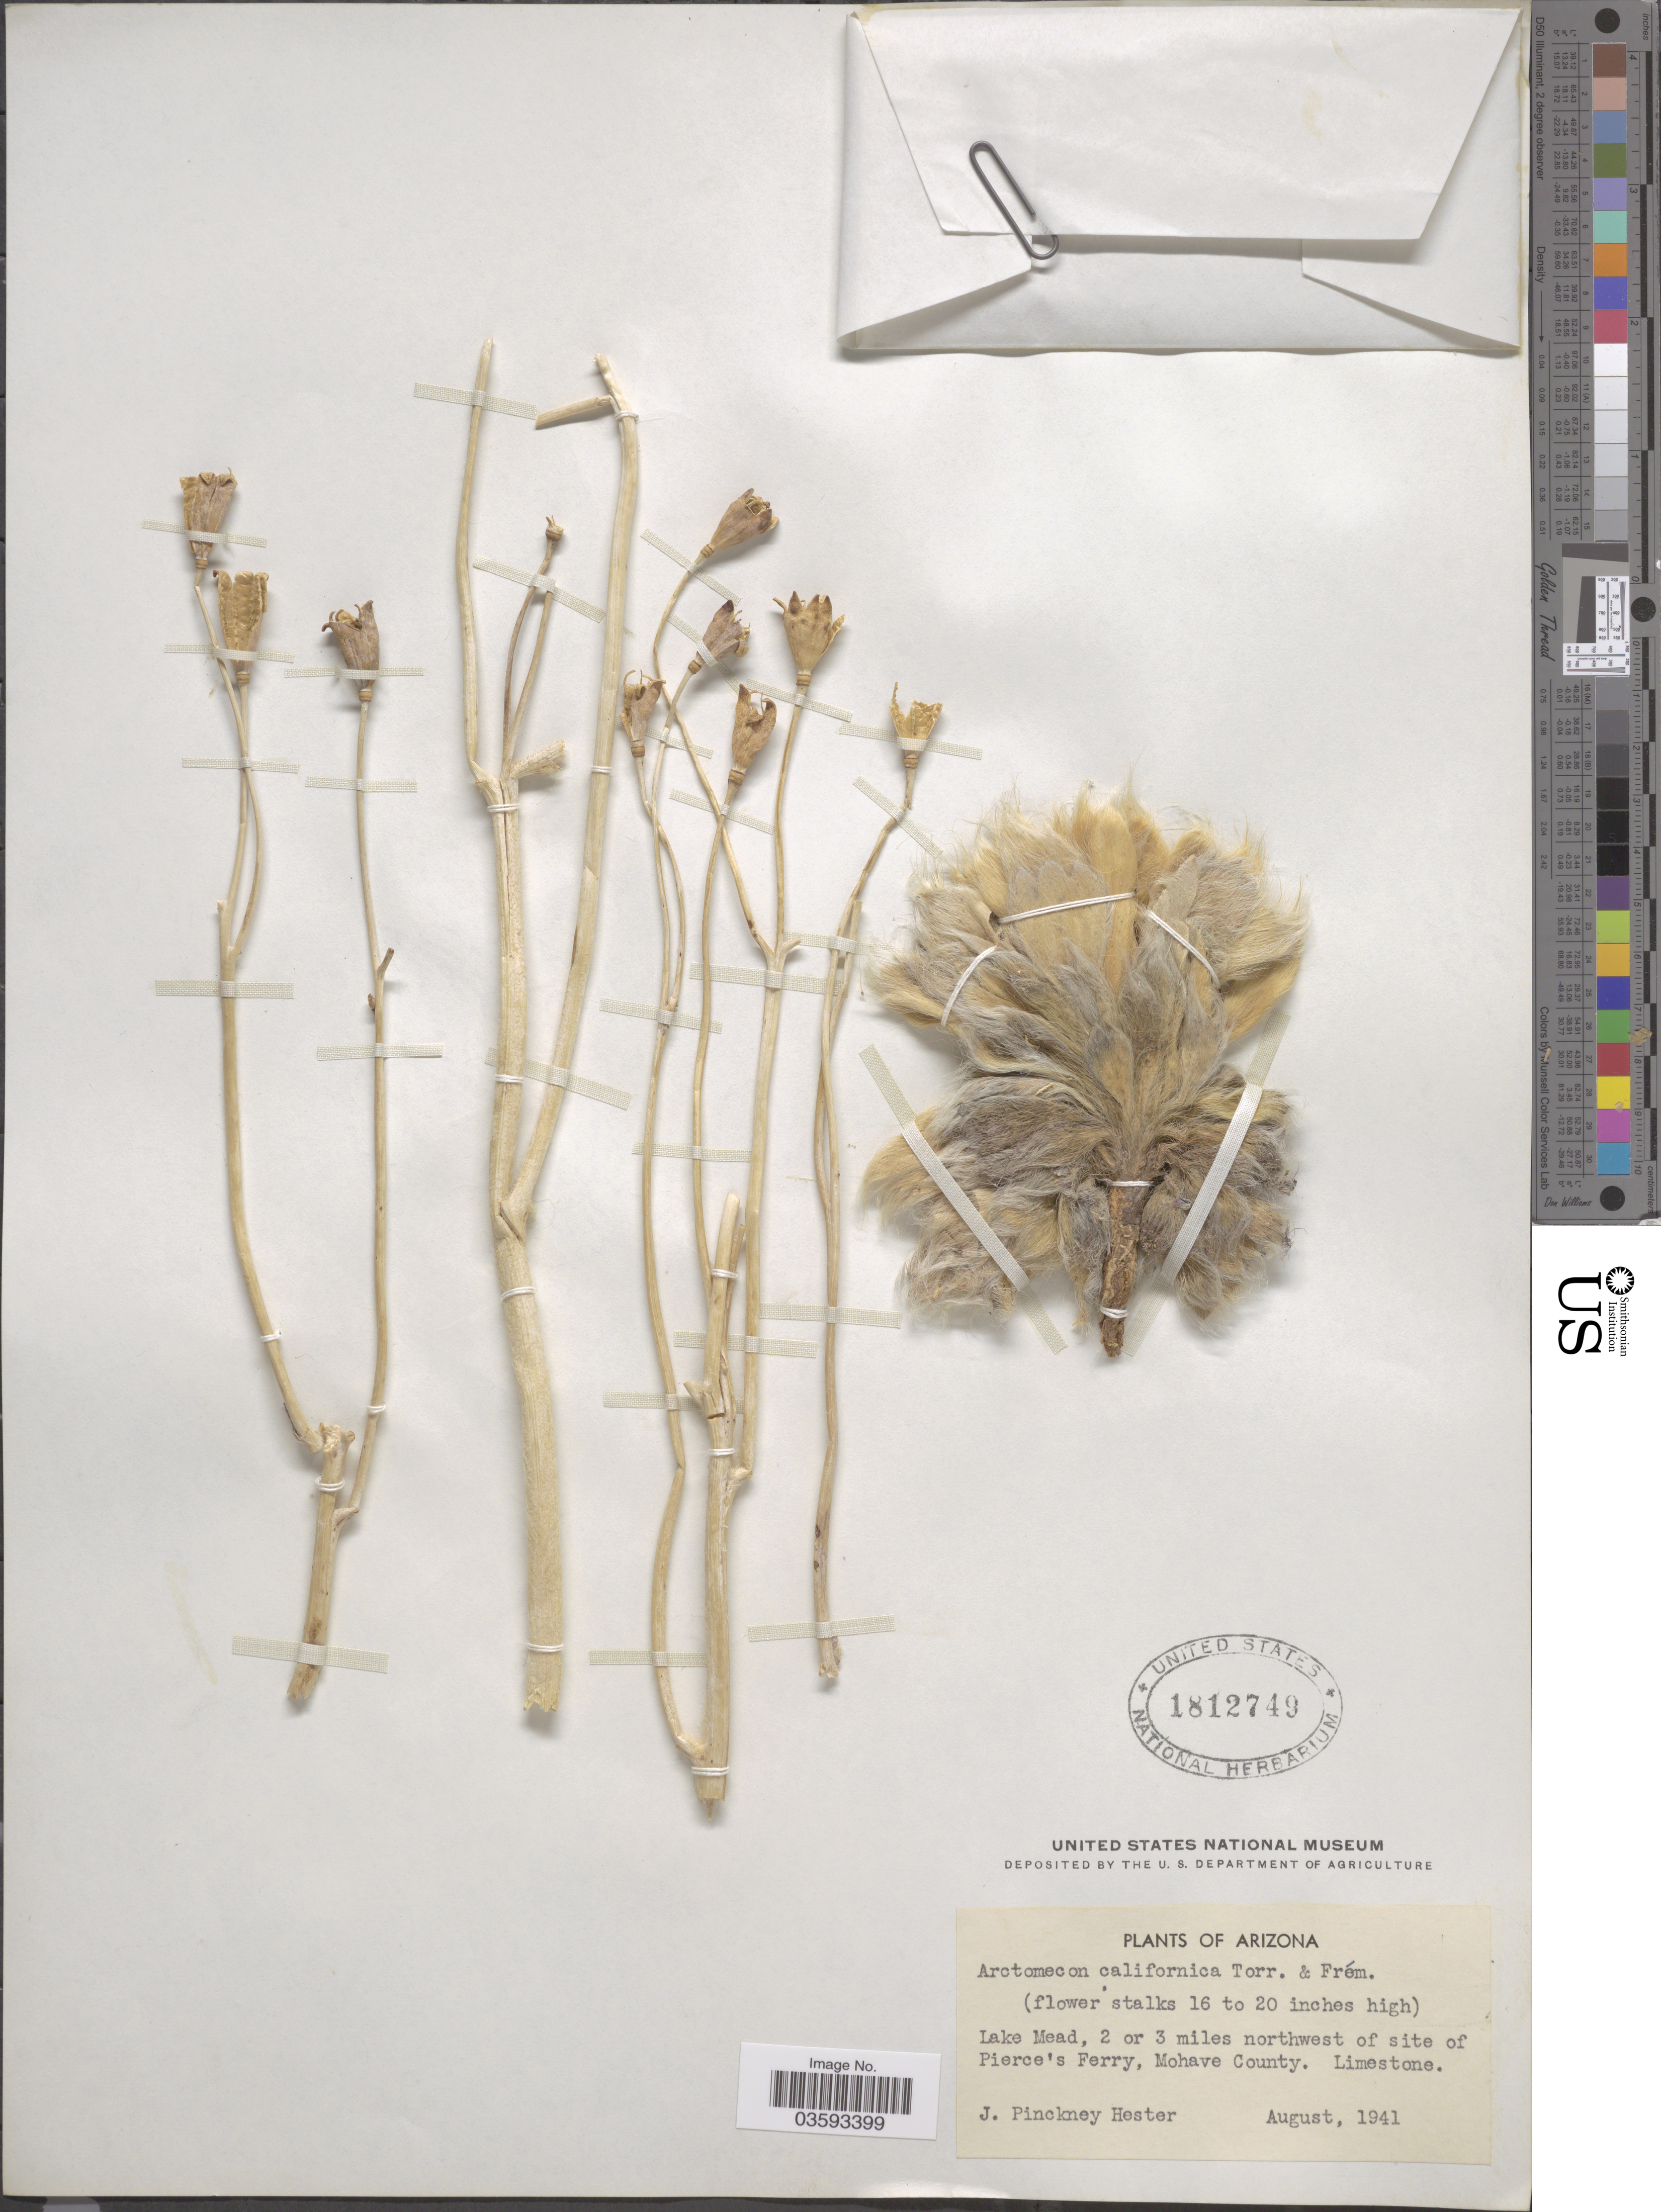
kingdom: Plantae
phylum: Tracheophyta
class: Magnoliopsida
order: Ranunculales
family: Papaveraceae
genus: Arctomecon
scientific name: Arctomecon californica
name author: Torr. & Frém.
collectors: J. P. Hester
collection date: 1941-08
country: United States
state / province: Arizona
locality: Lake Mead, 2 or 3 miles northwest of site of Pierce's Ferry, Mohave County. Limestone.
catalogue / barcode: US 1812749